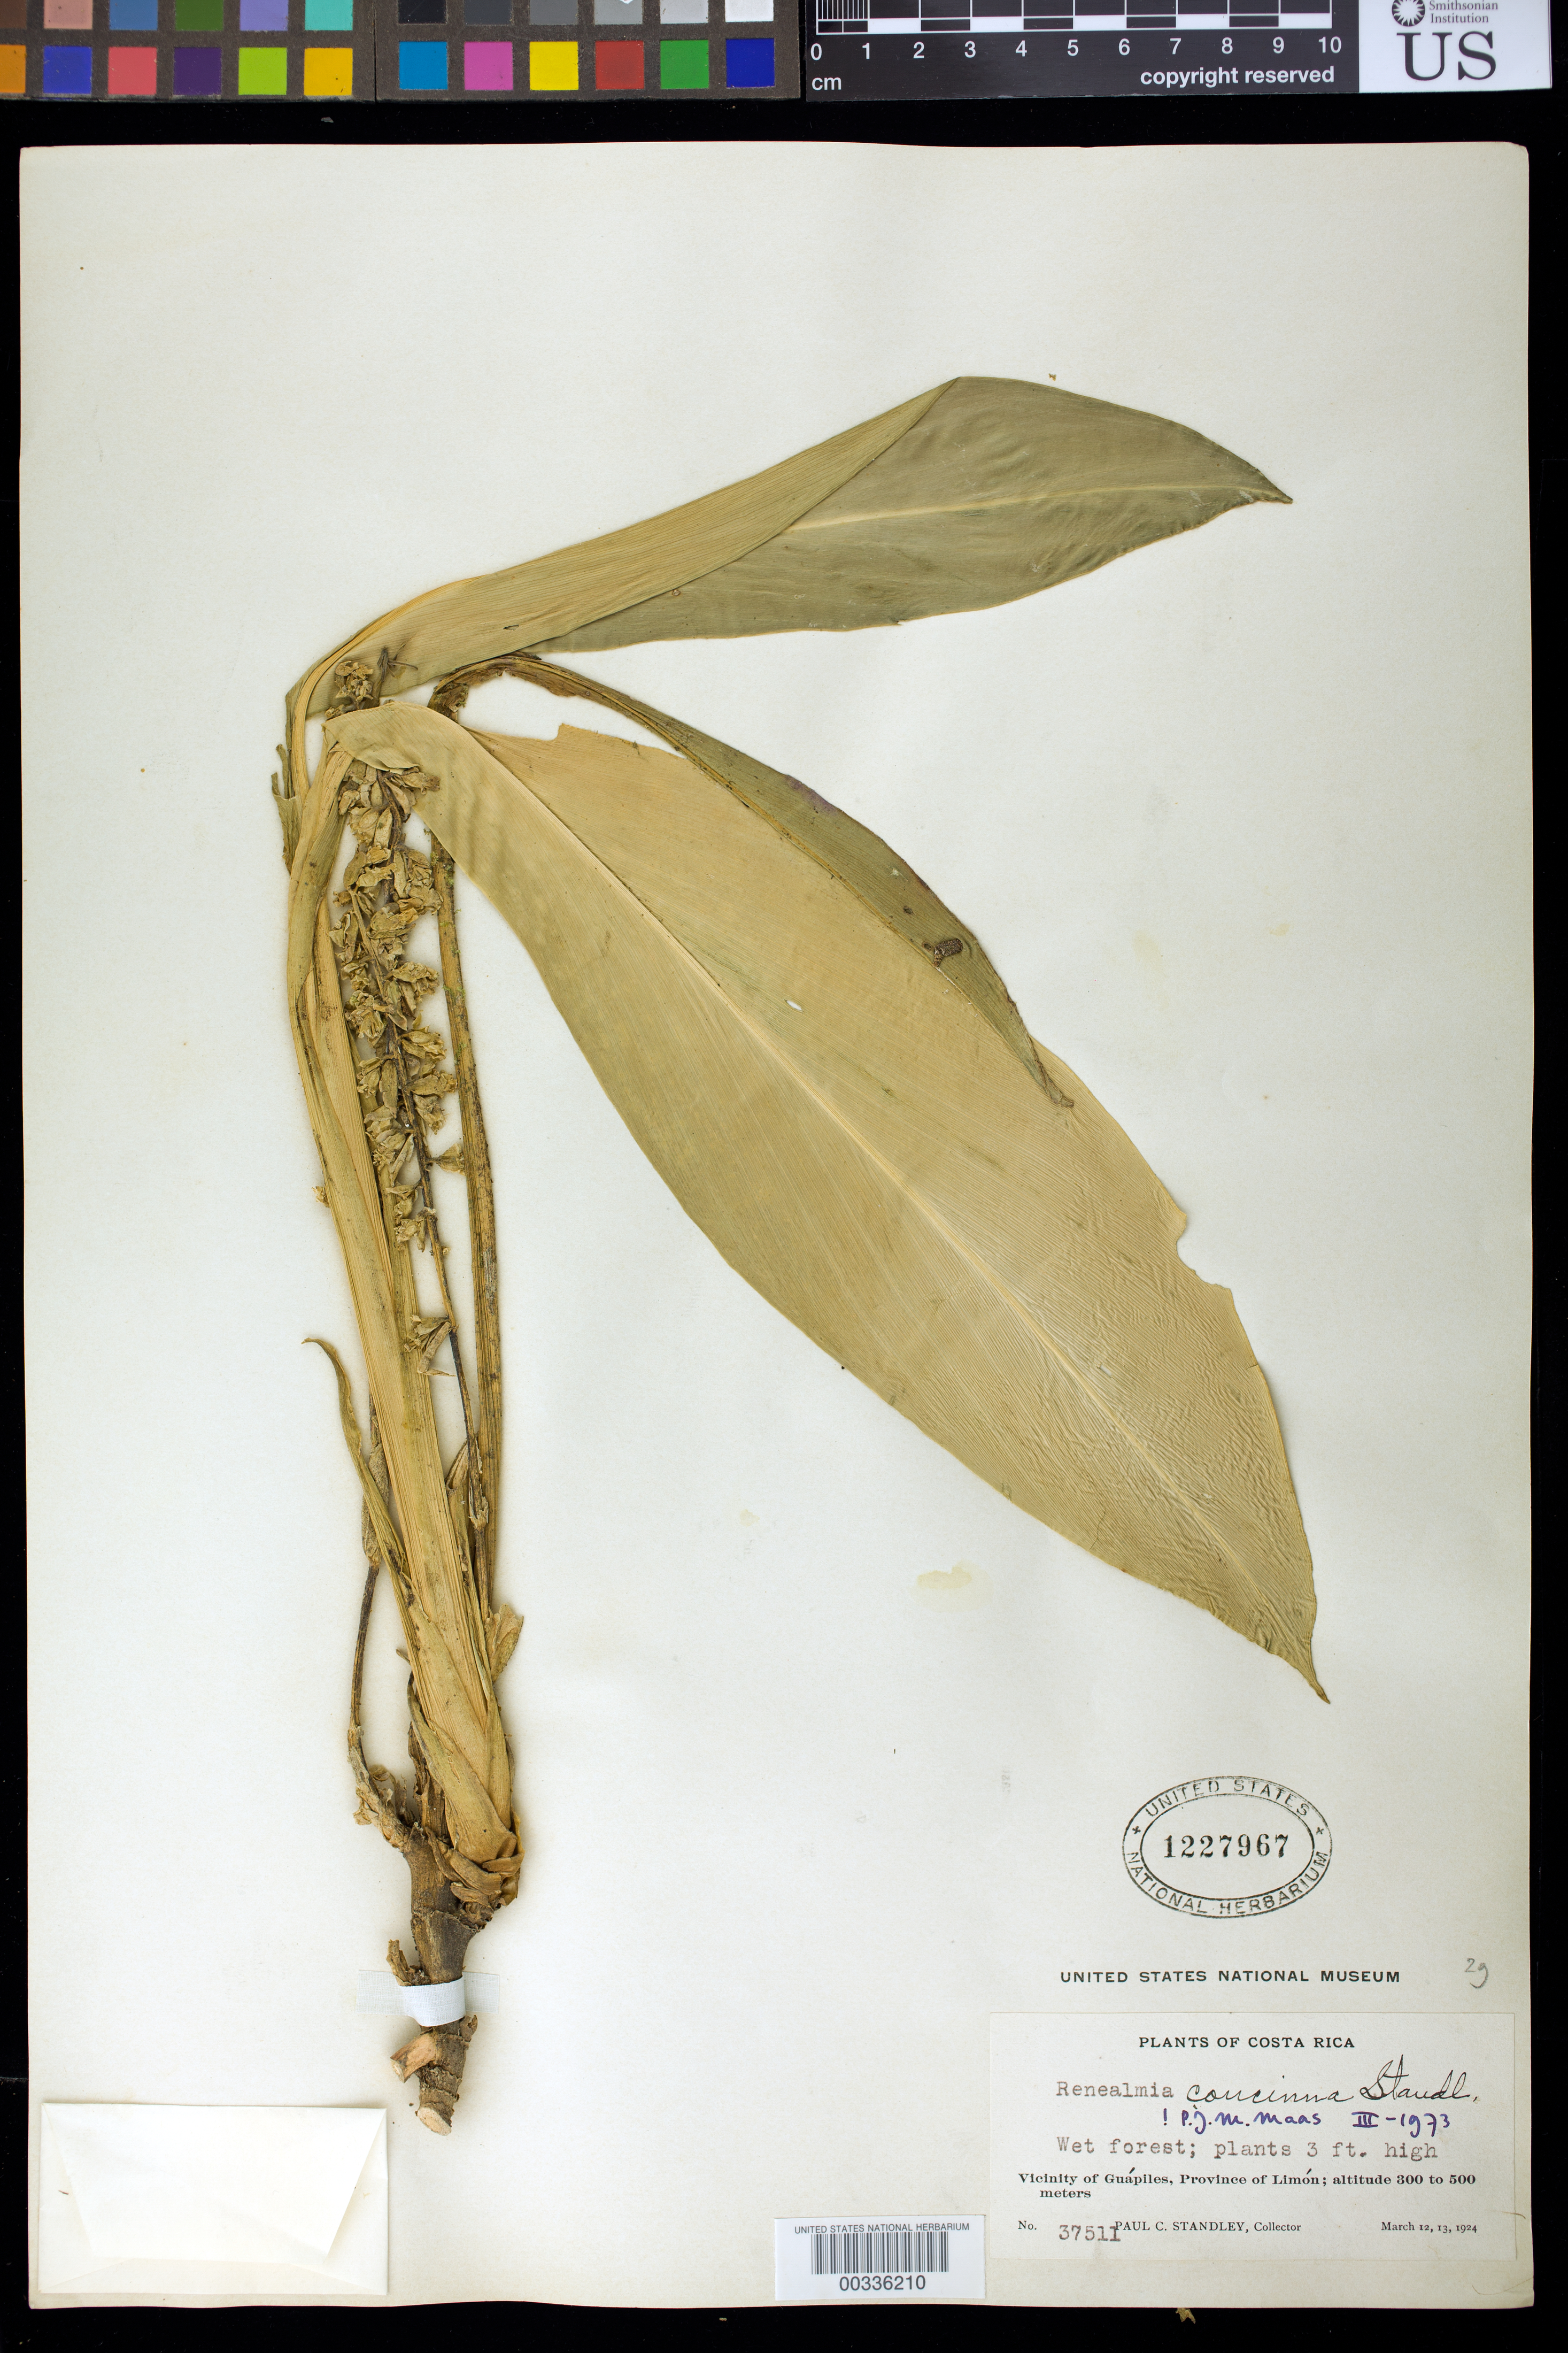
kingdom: Plantae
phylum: Tracheophyta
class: Liliopsida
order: Zingiberales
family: Zingiberaceae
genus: Renealmia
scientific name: Renealmia concinna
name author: Standl.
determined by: Maas, Paul J. M.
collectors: P. C. Standley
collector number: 37511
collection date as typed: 12 Mar 1924 and 13 Mar 1924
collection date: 1924-03-12,1924-03-13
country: Costa Rica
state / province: Limón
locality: Vicinity of guapiles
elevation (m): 300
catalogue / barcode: US 1227967